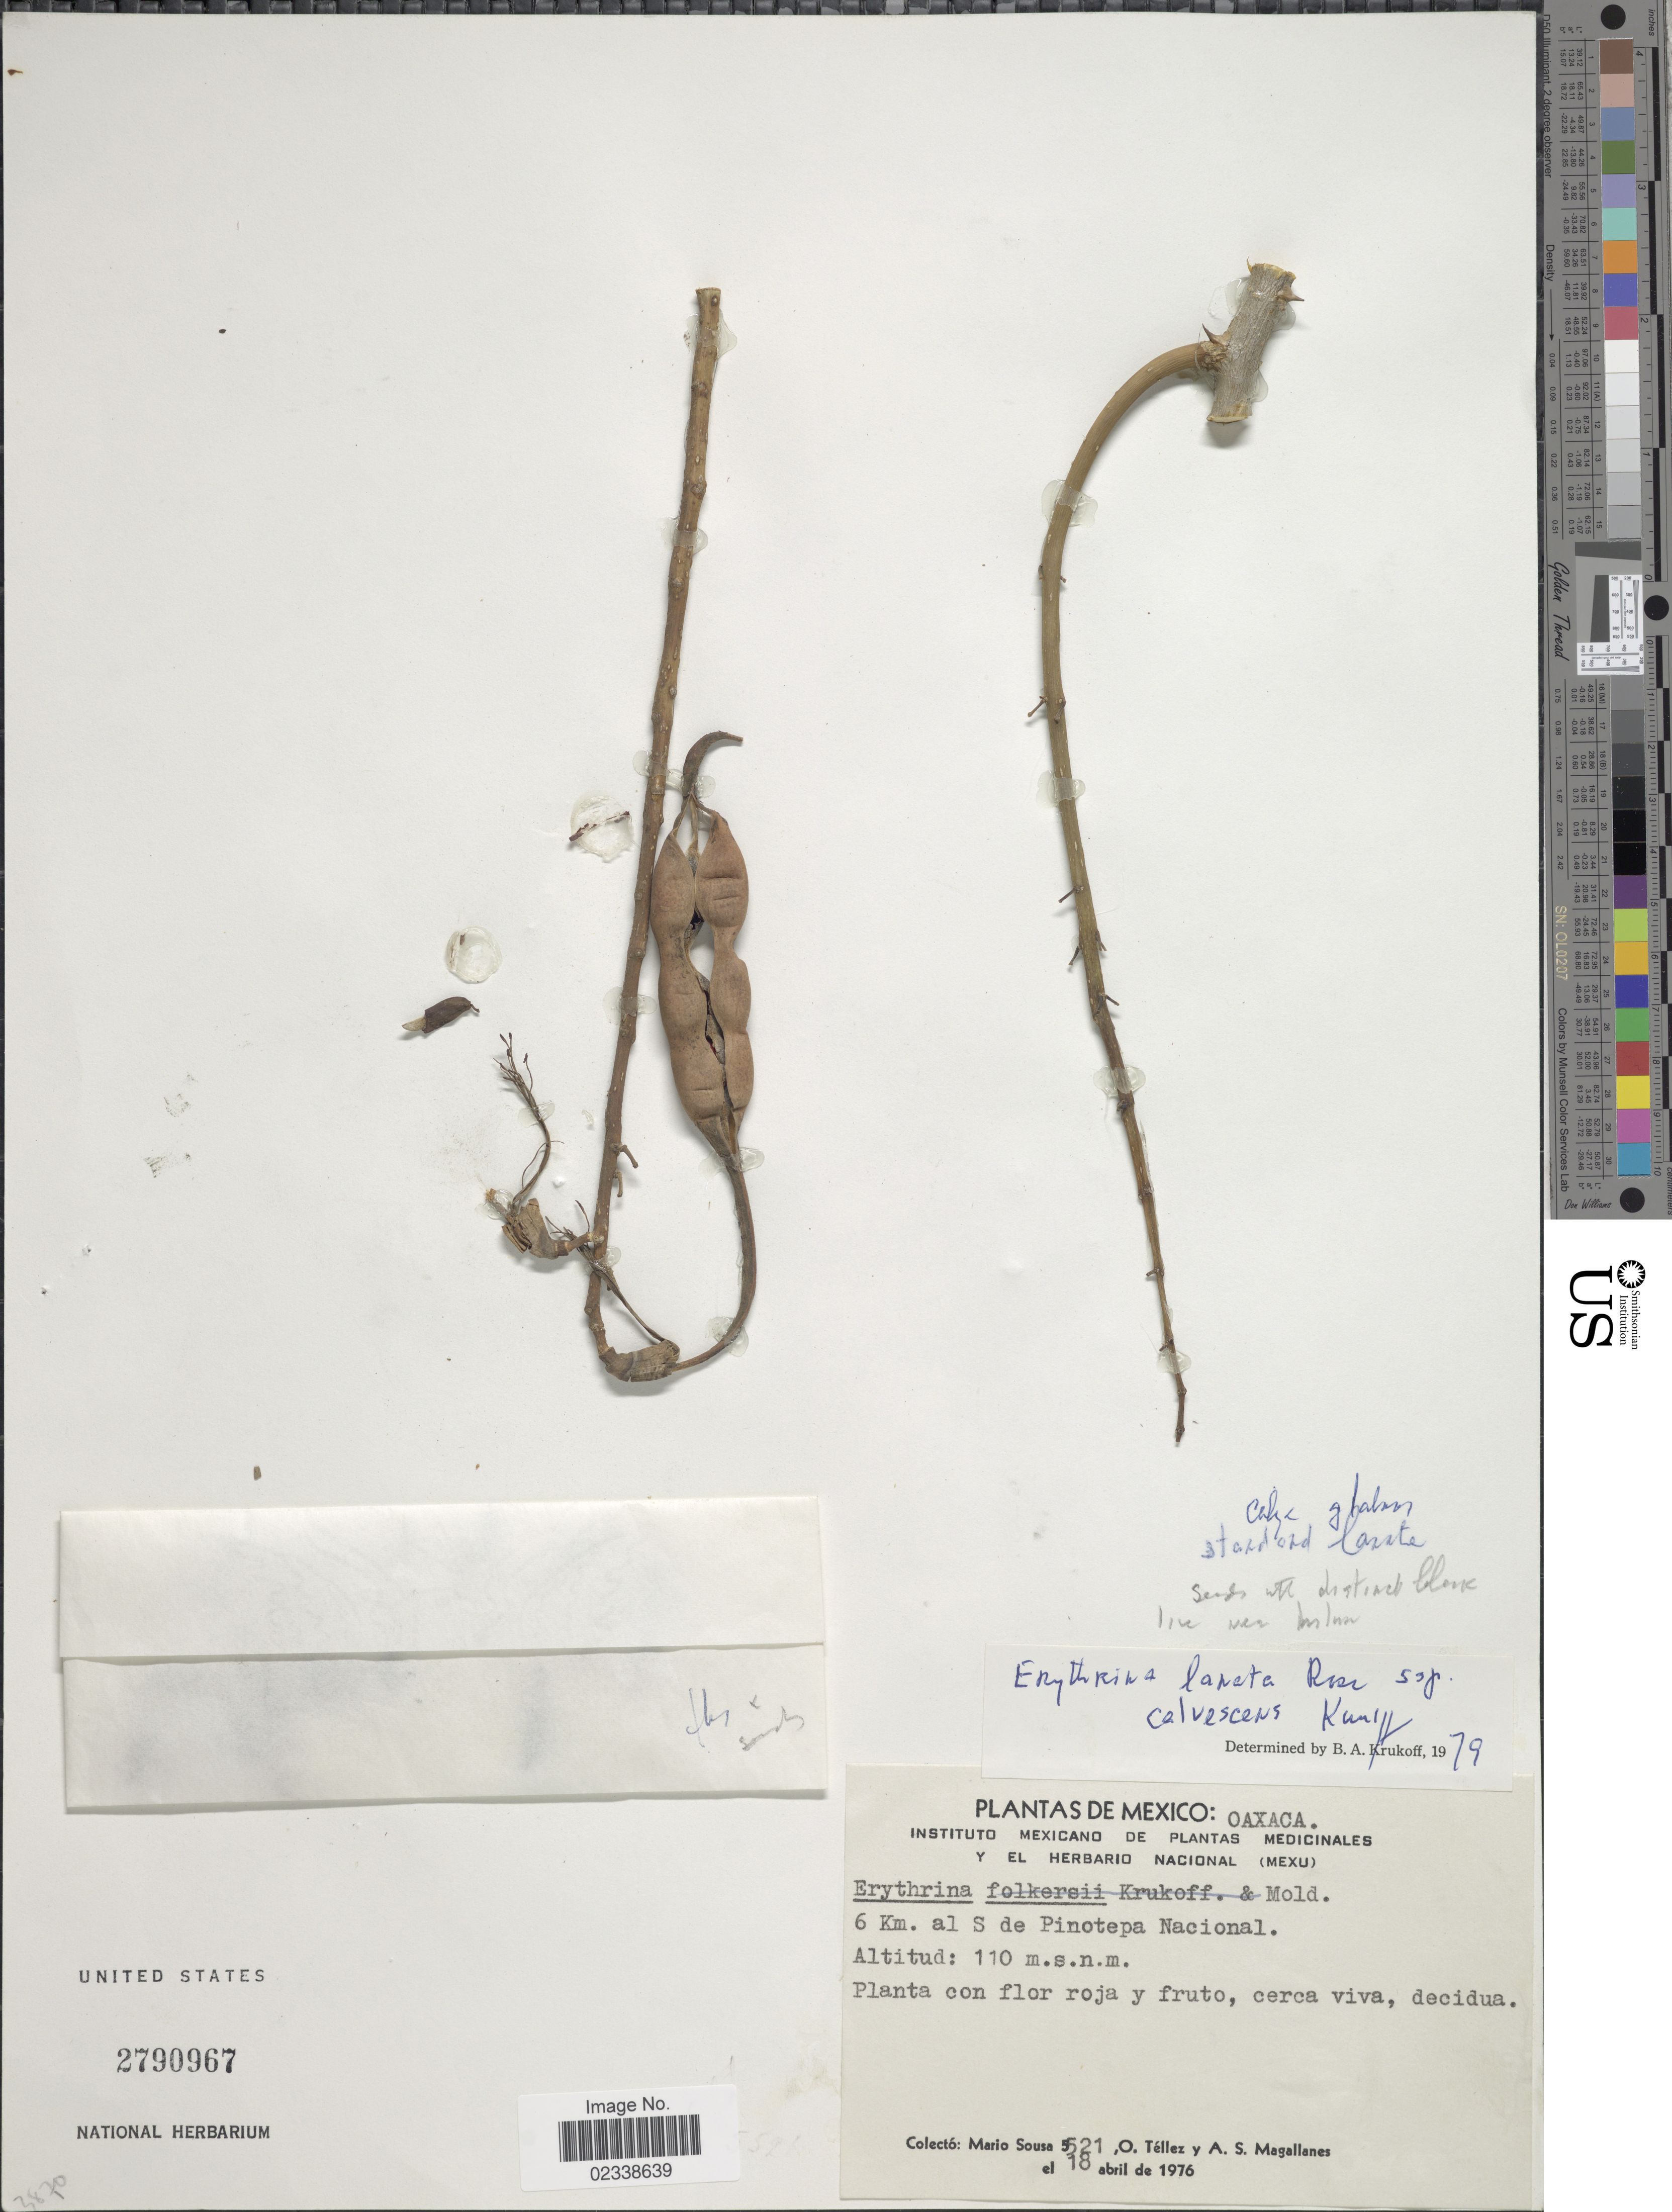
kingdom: Plantae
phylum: Tracheophyta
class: Magnoliopsida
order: Fabales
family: Fabaceae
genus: Erythrina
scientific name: Erythrina lanata subsp. calvescens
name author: Krukoff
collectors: M. Sousa S., O. Tellez & A. Magallanes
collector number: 5521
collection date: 1976-04-18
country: Mexico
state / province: Oaxaca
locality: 6 km. al S de Pinotepa Nacional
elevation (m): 110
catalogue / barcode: US 2790967